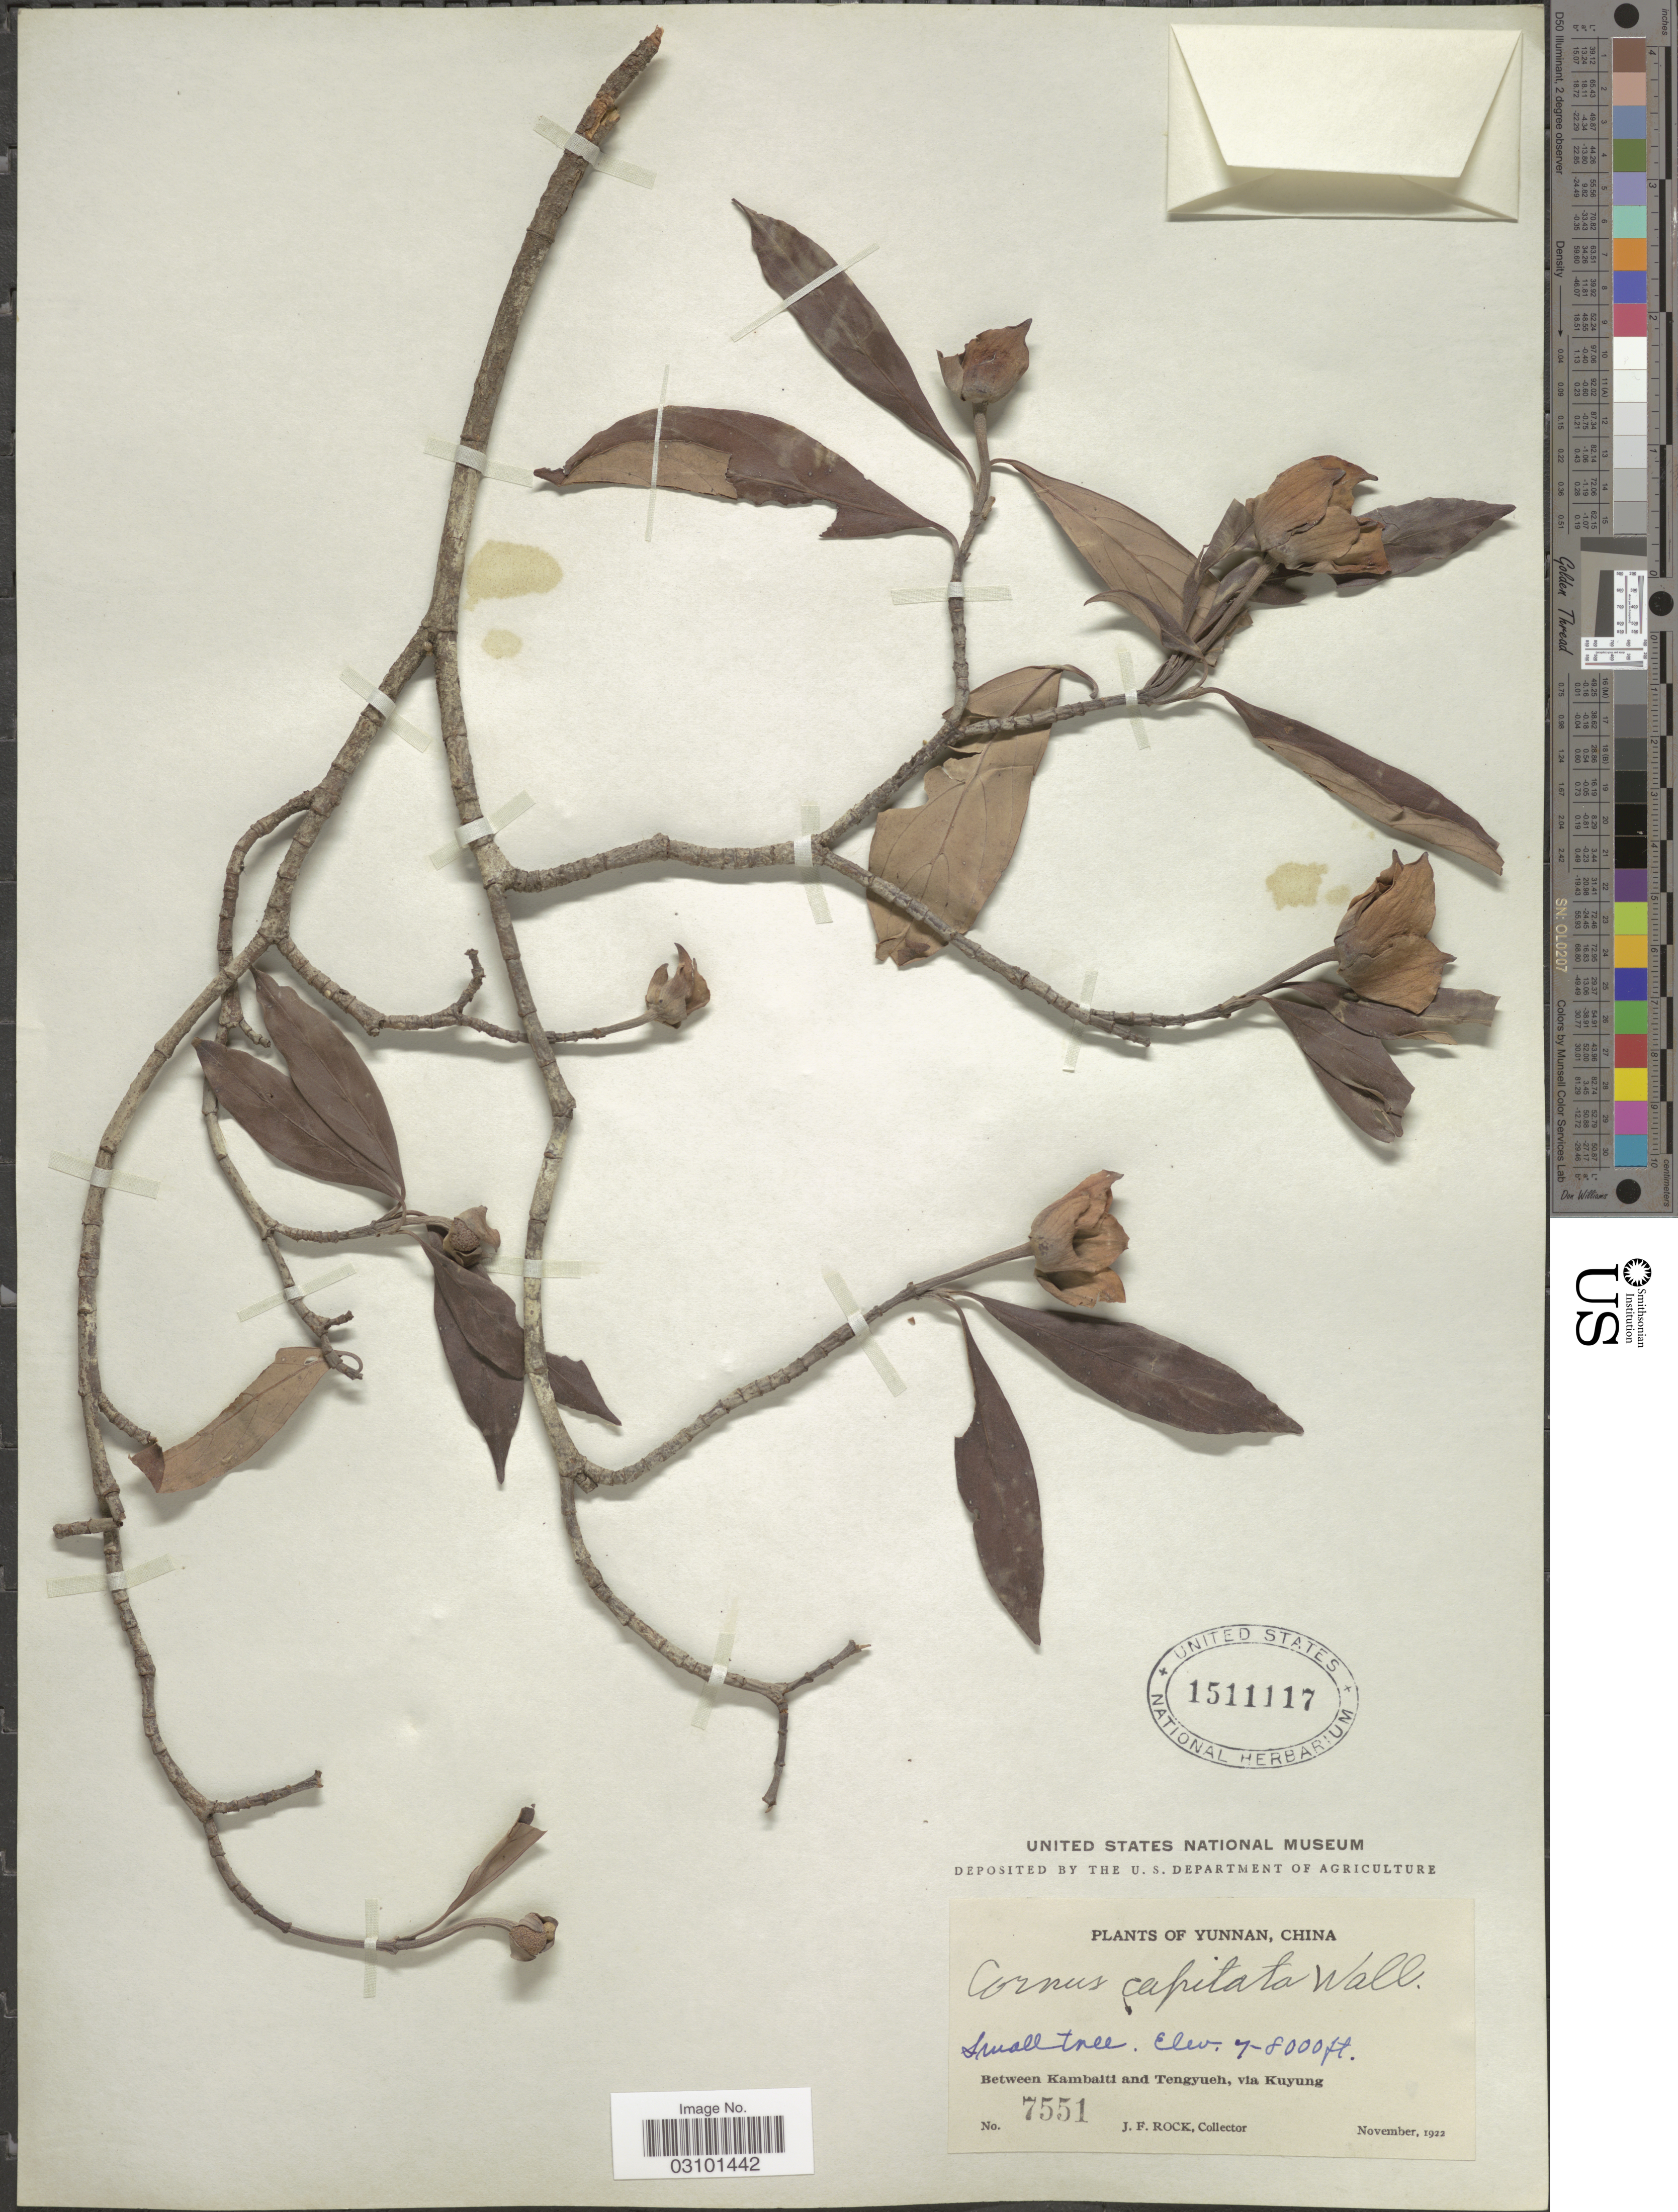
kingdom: Plantae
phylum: Tracheophyta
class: Magnoliopsida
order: Cornales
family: Cornaceae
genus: Cornus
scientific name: Cornus capitata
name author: Wall.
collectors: J. Rock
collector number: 7551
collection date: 1922-11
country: China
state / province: Yunnan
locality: Between Kambaiti and Tengyueh, via Kuyung.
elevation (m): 2134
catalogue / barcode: US 1511117